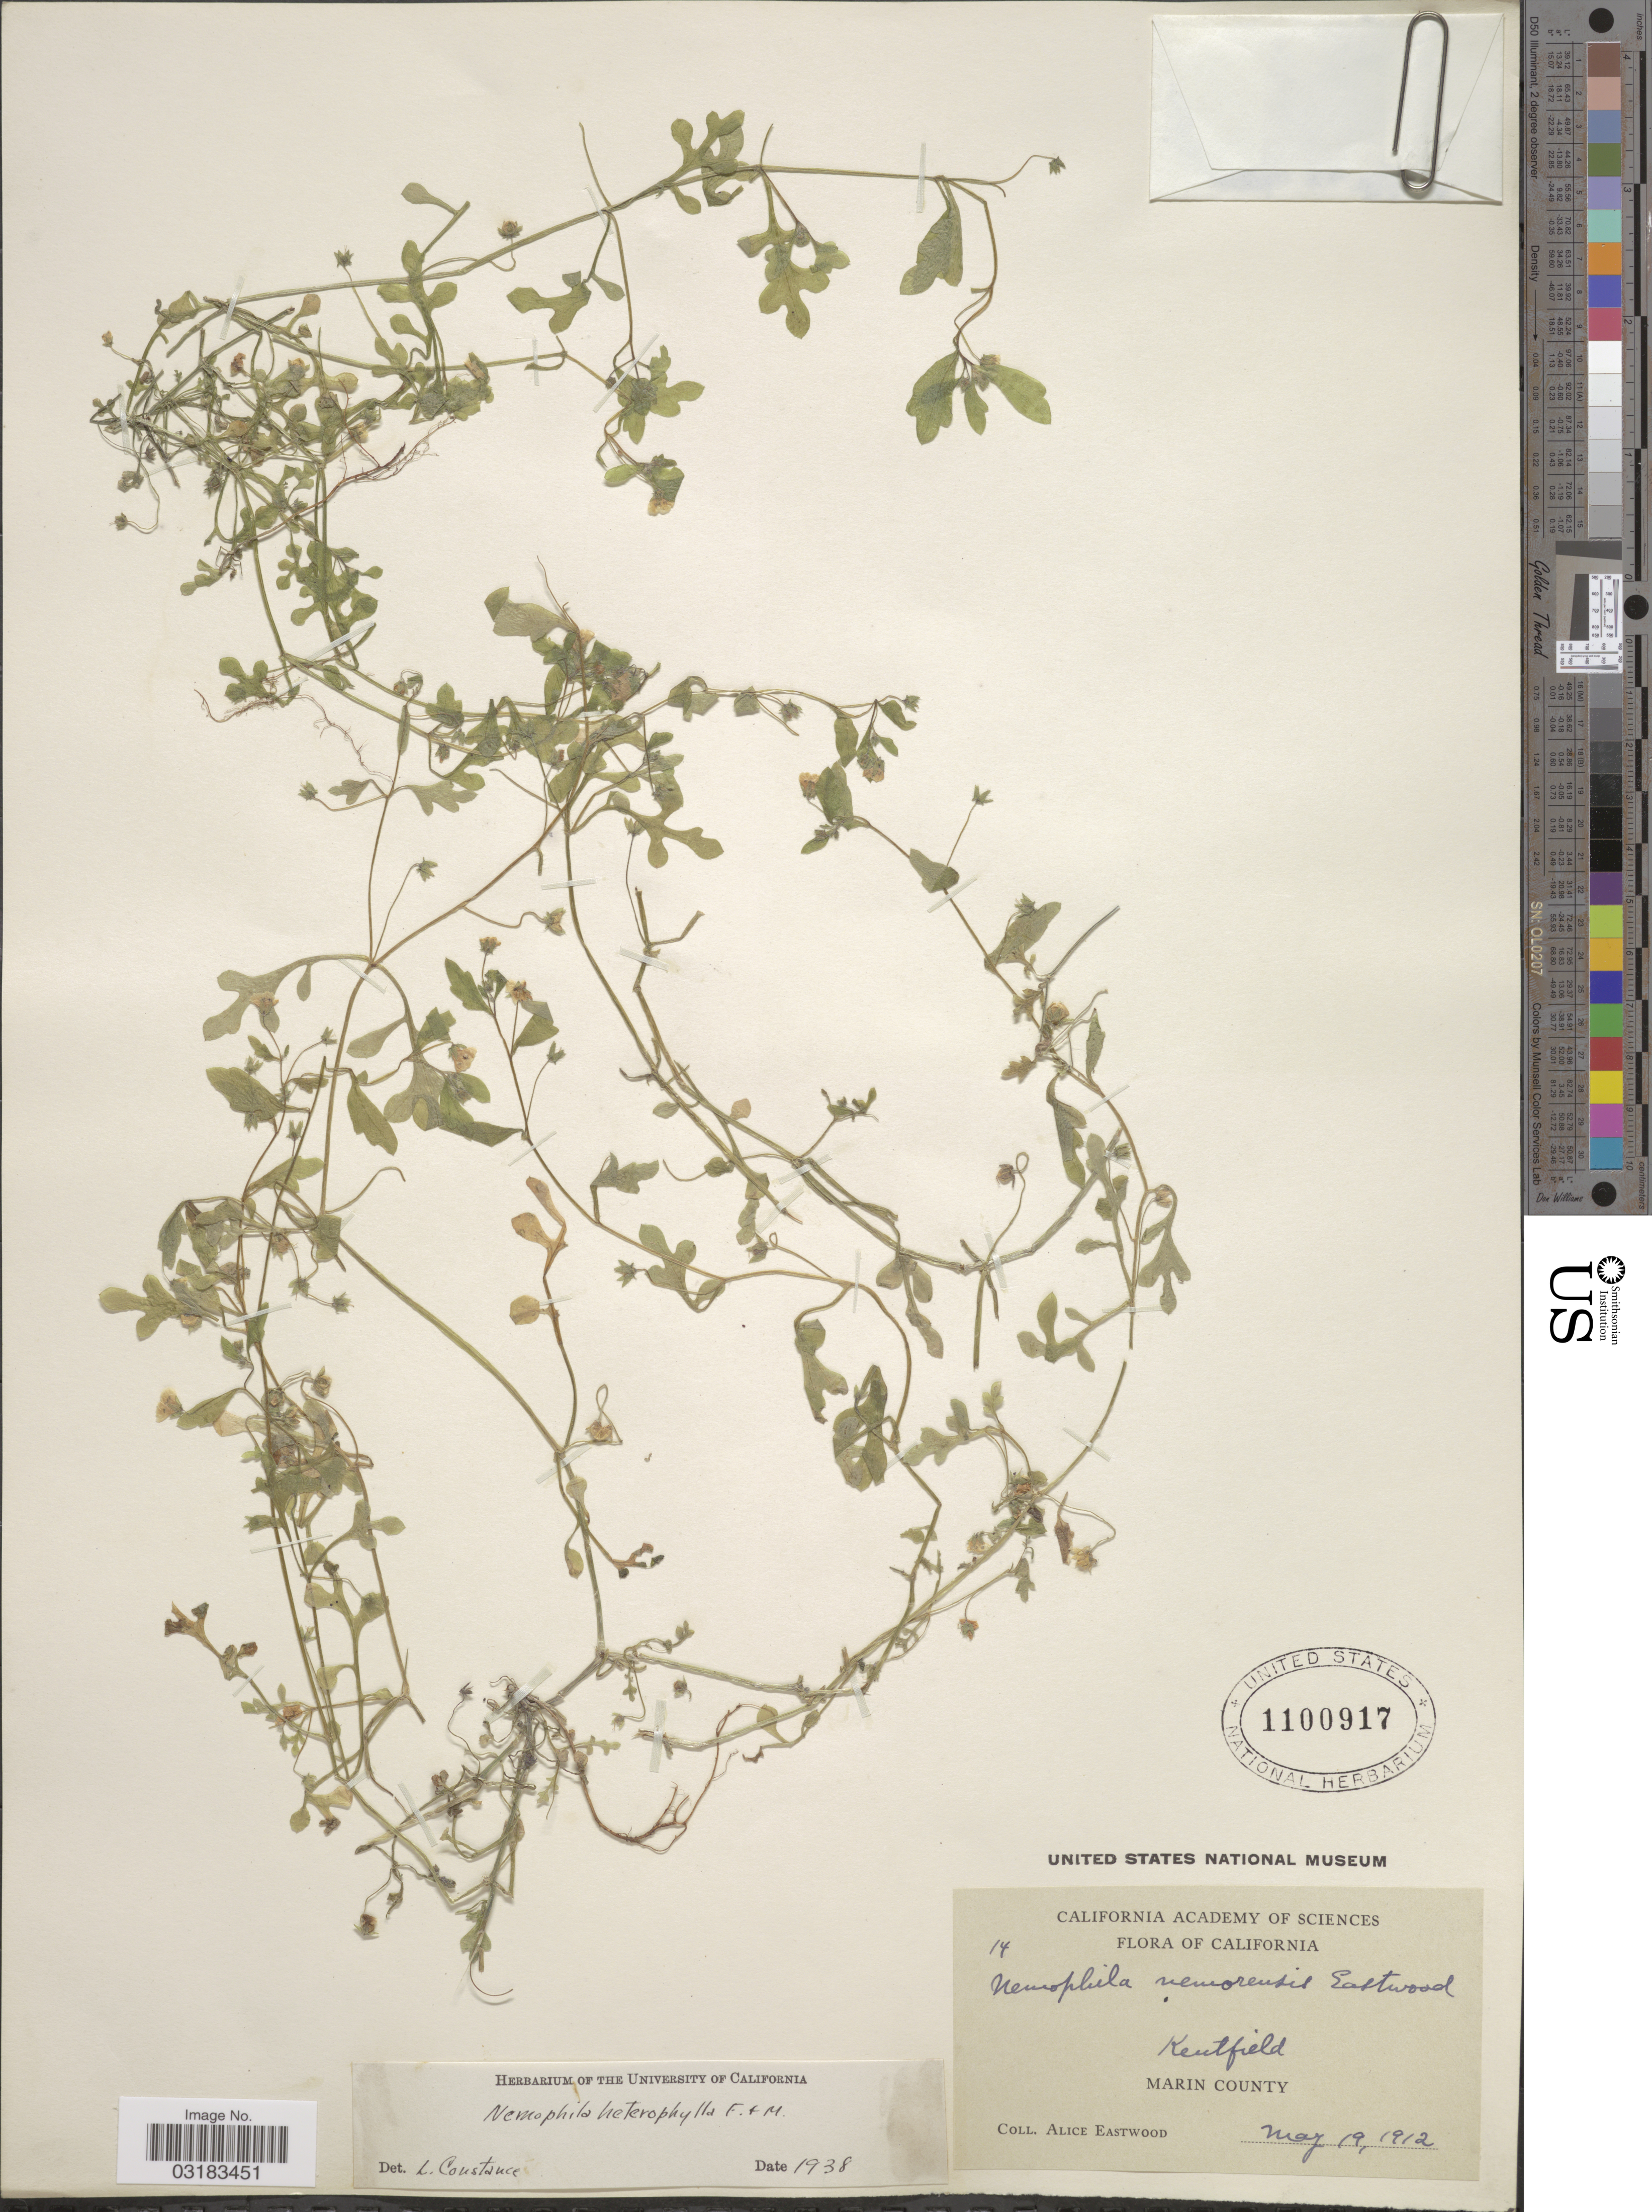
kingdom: Plantae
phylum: Tracheophyta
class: Magnoliopsida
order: Boraginales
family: Hydrophyllaceae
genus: Nemophila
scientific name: Nemophila heterophylla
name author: Fisch. & C.A. Mey.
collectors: A. Eastwood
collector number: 14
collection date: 1912-05-19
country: United States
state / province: California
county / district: Marin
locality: Kentfield. Marin County.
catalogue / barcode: US 1100917